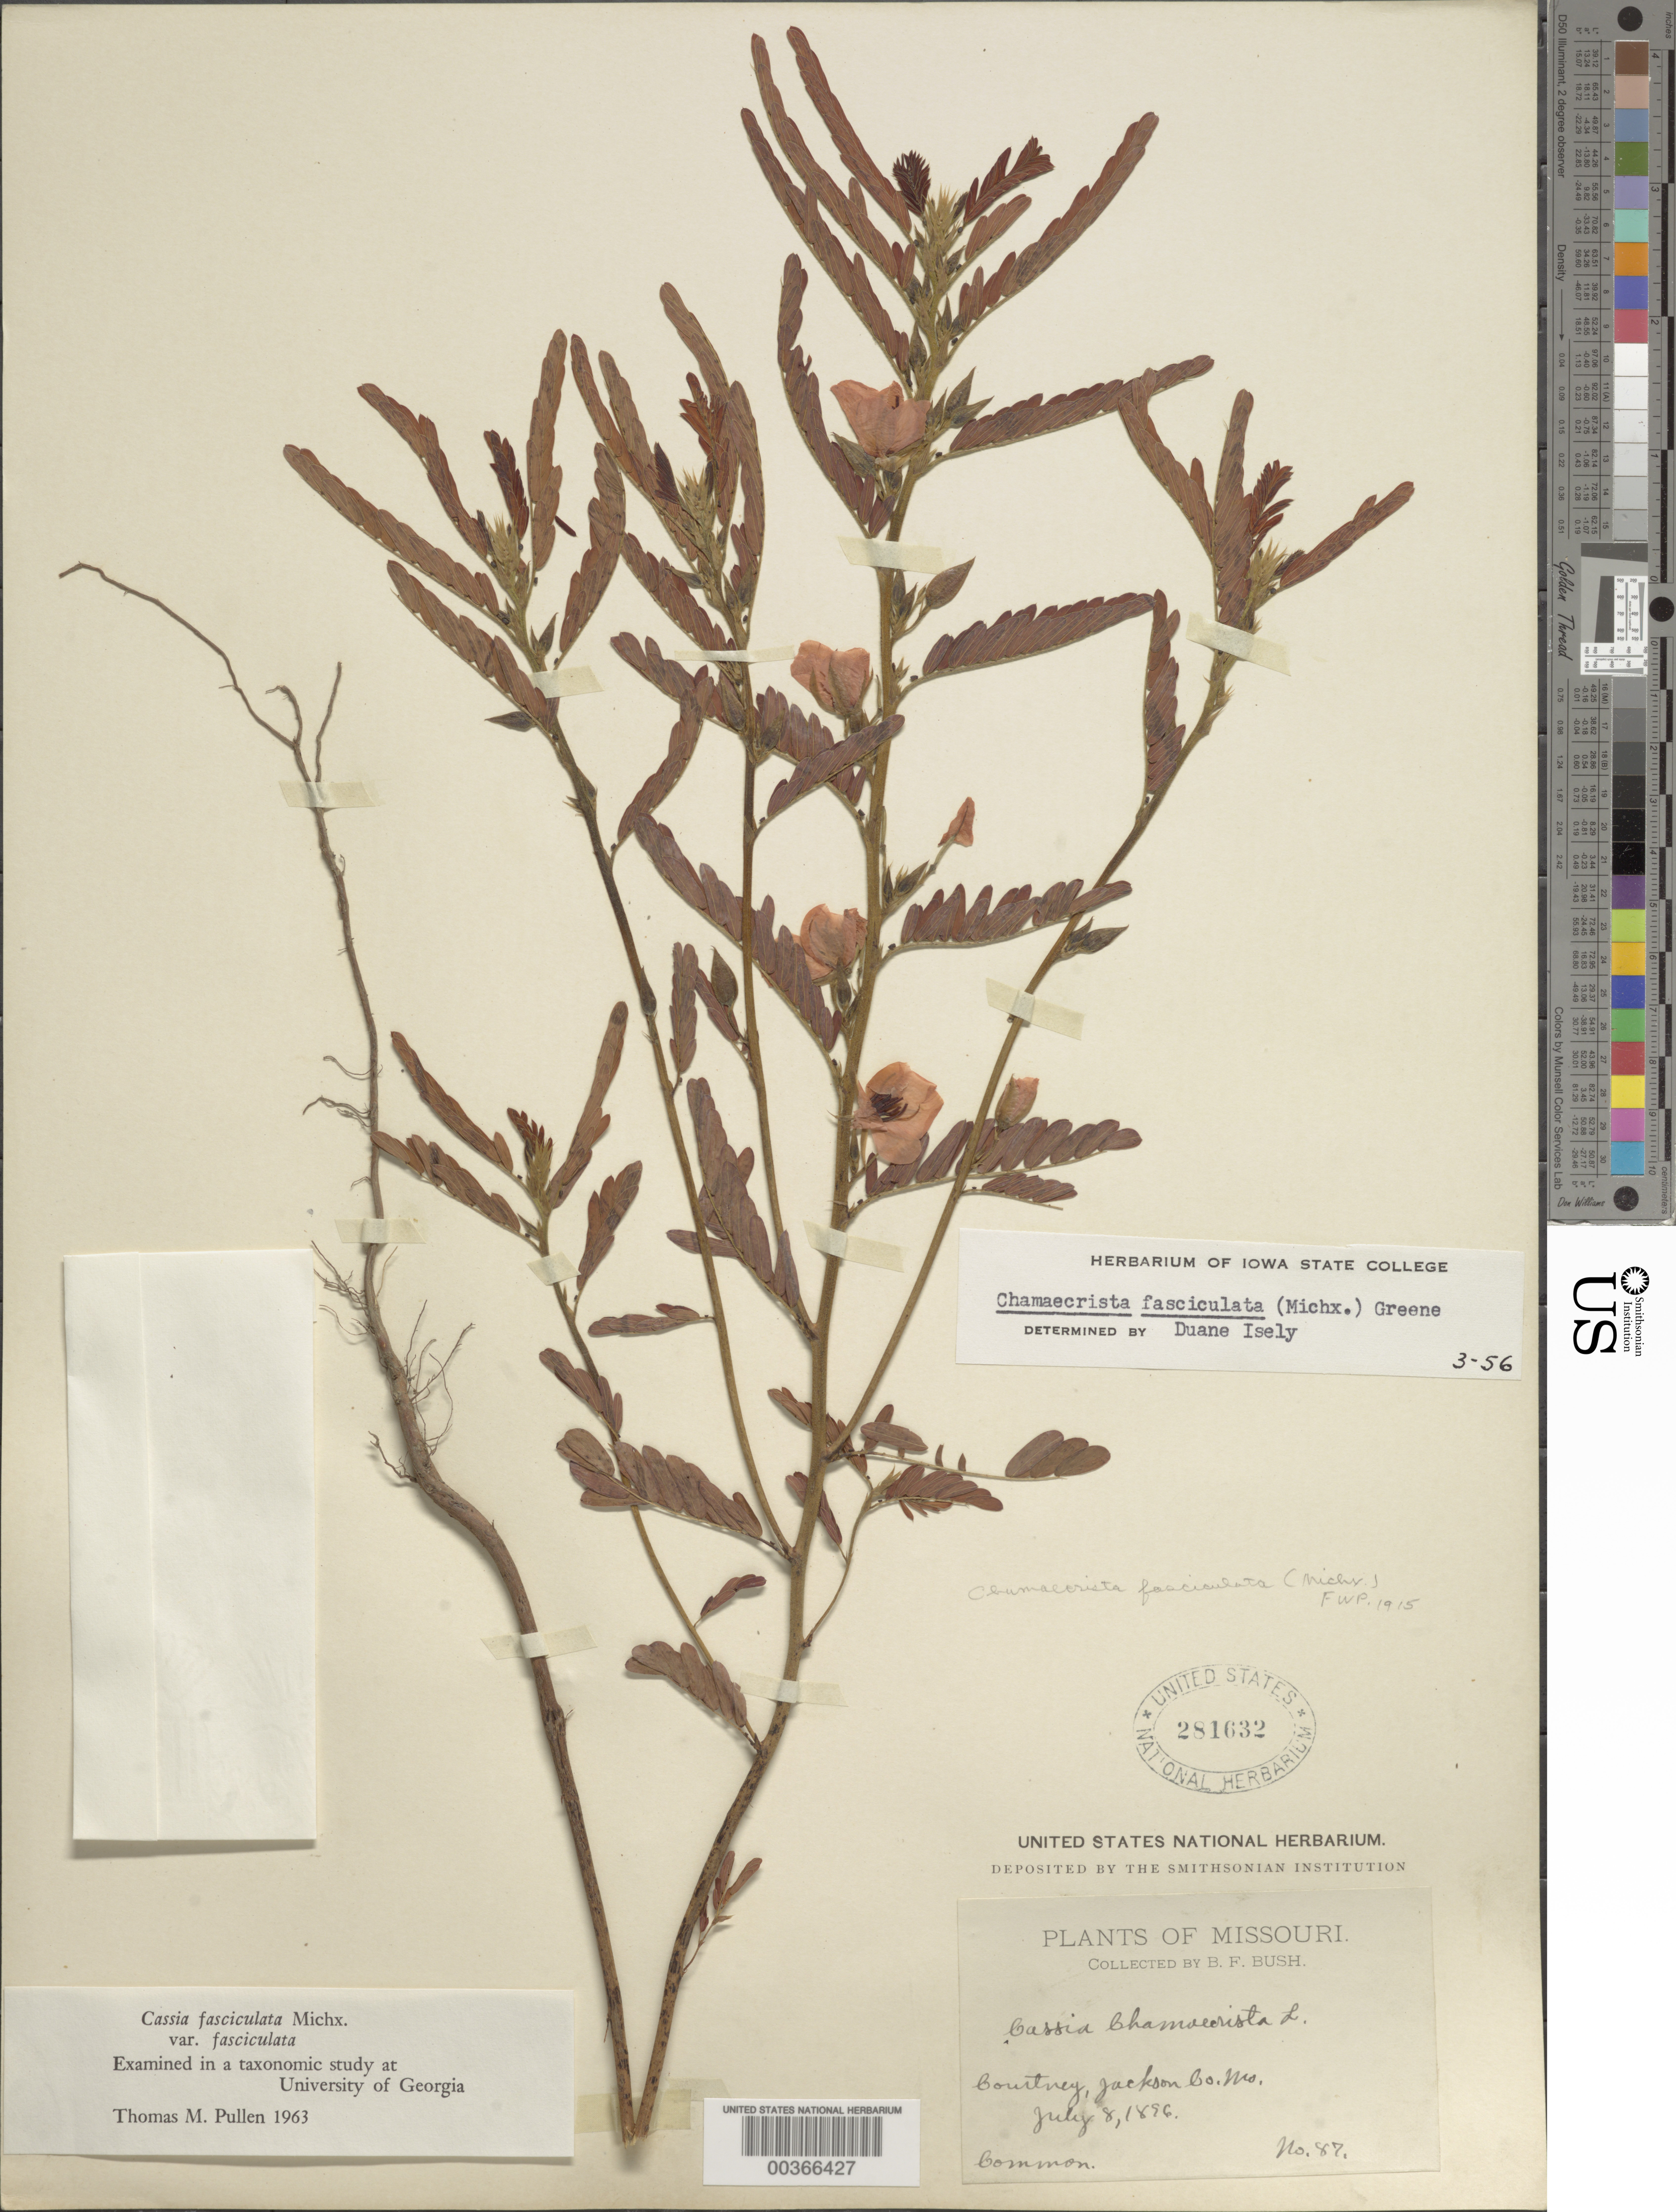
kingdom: Plantae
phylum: Tracheophyta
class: Magnoliopsida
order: Fabales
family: Fabaceae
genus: Chamaecrista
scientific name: Chamaecrista fasciculata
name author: (Michx.) Greene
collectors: B. F. Bush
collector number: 87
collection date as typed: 08 Jul 1896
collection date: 1896-07-08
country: United States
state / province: Missouri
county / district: Jackson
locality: Courtney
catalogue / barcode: US 281632